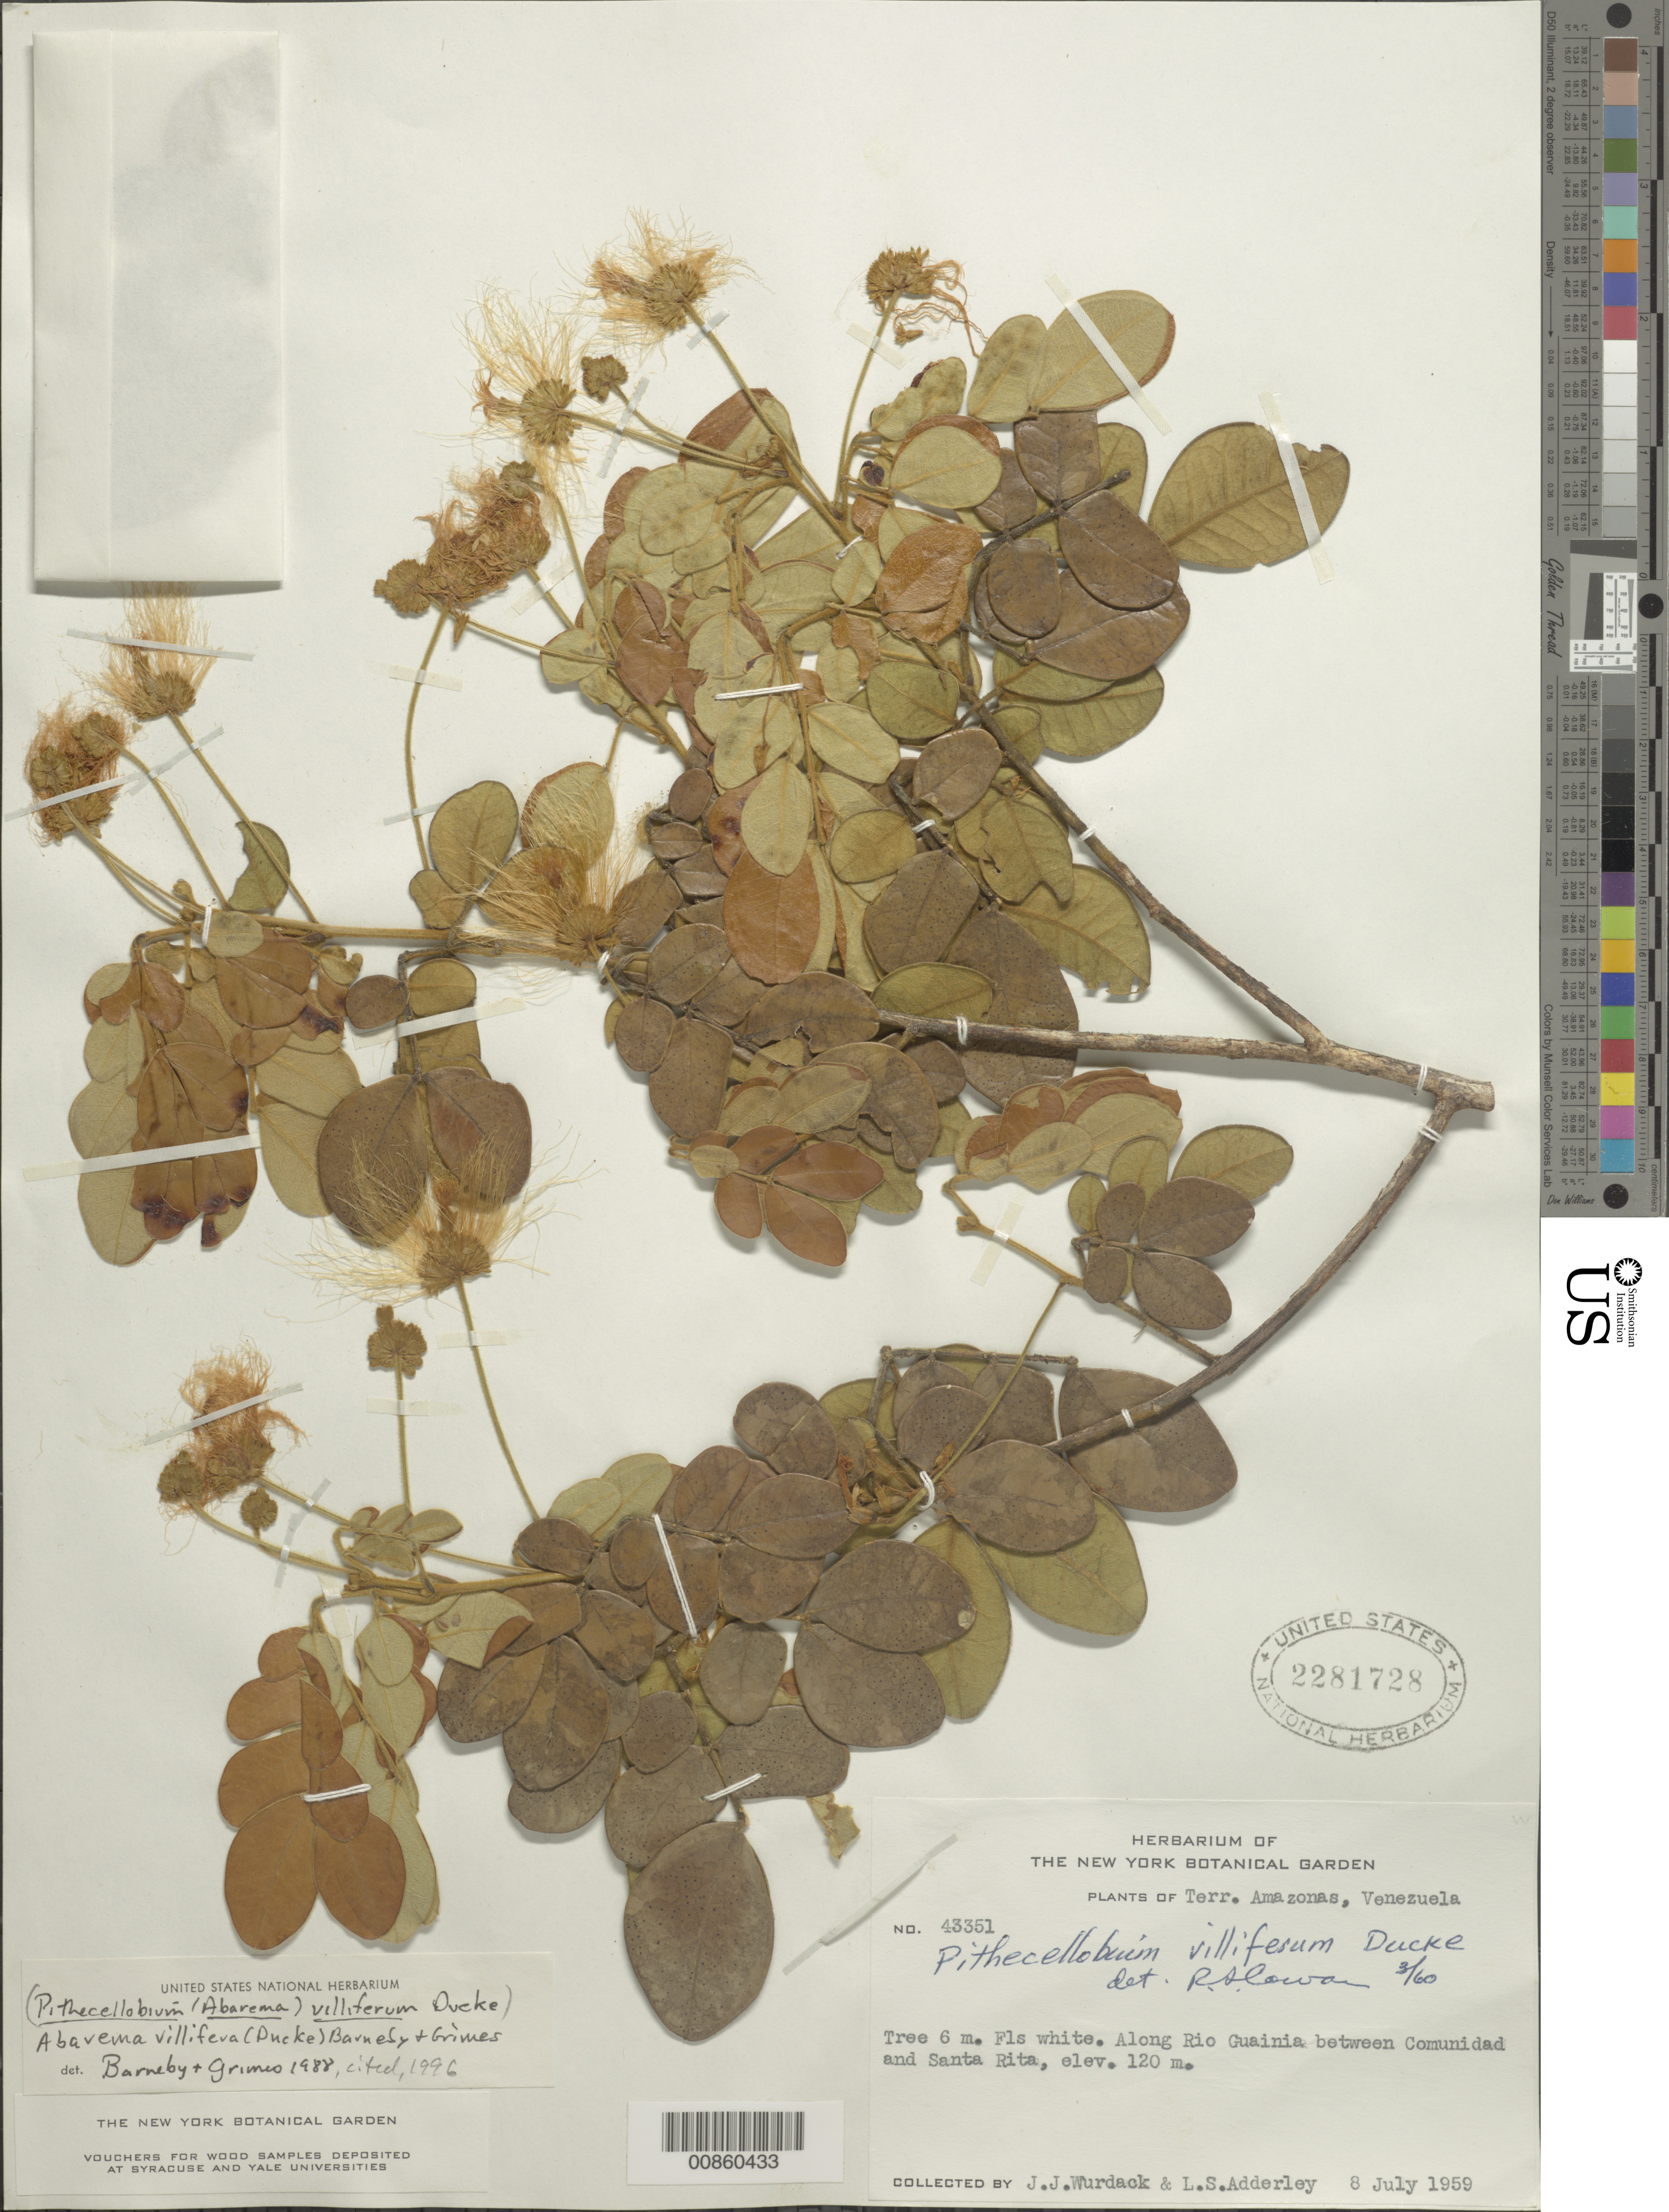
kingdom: Plantae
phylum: Tracheophyta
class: Magnoliopsida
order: Fabales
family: Fabaceae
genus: Abarema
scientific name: Abarema villifera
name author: (Ducke) Barneby & J.W. Grimes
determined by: Barneby, R. C.; Grimes, J. W.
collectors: J. J. Wurdack & L. S. Adderley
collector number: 43351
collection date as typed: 8-Jul-59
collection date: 1959-07-08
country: Venezuela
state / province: Amazonas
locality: Río Guainia, between Communidad and Santa Rita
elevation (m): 120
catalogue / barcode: US 2281728